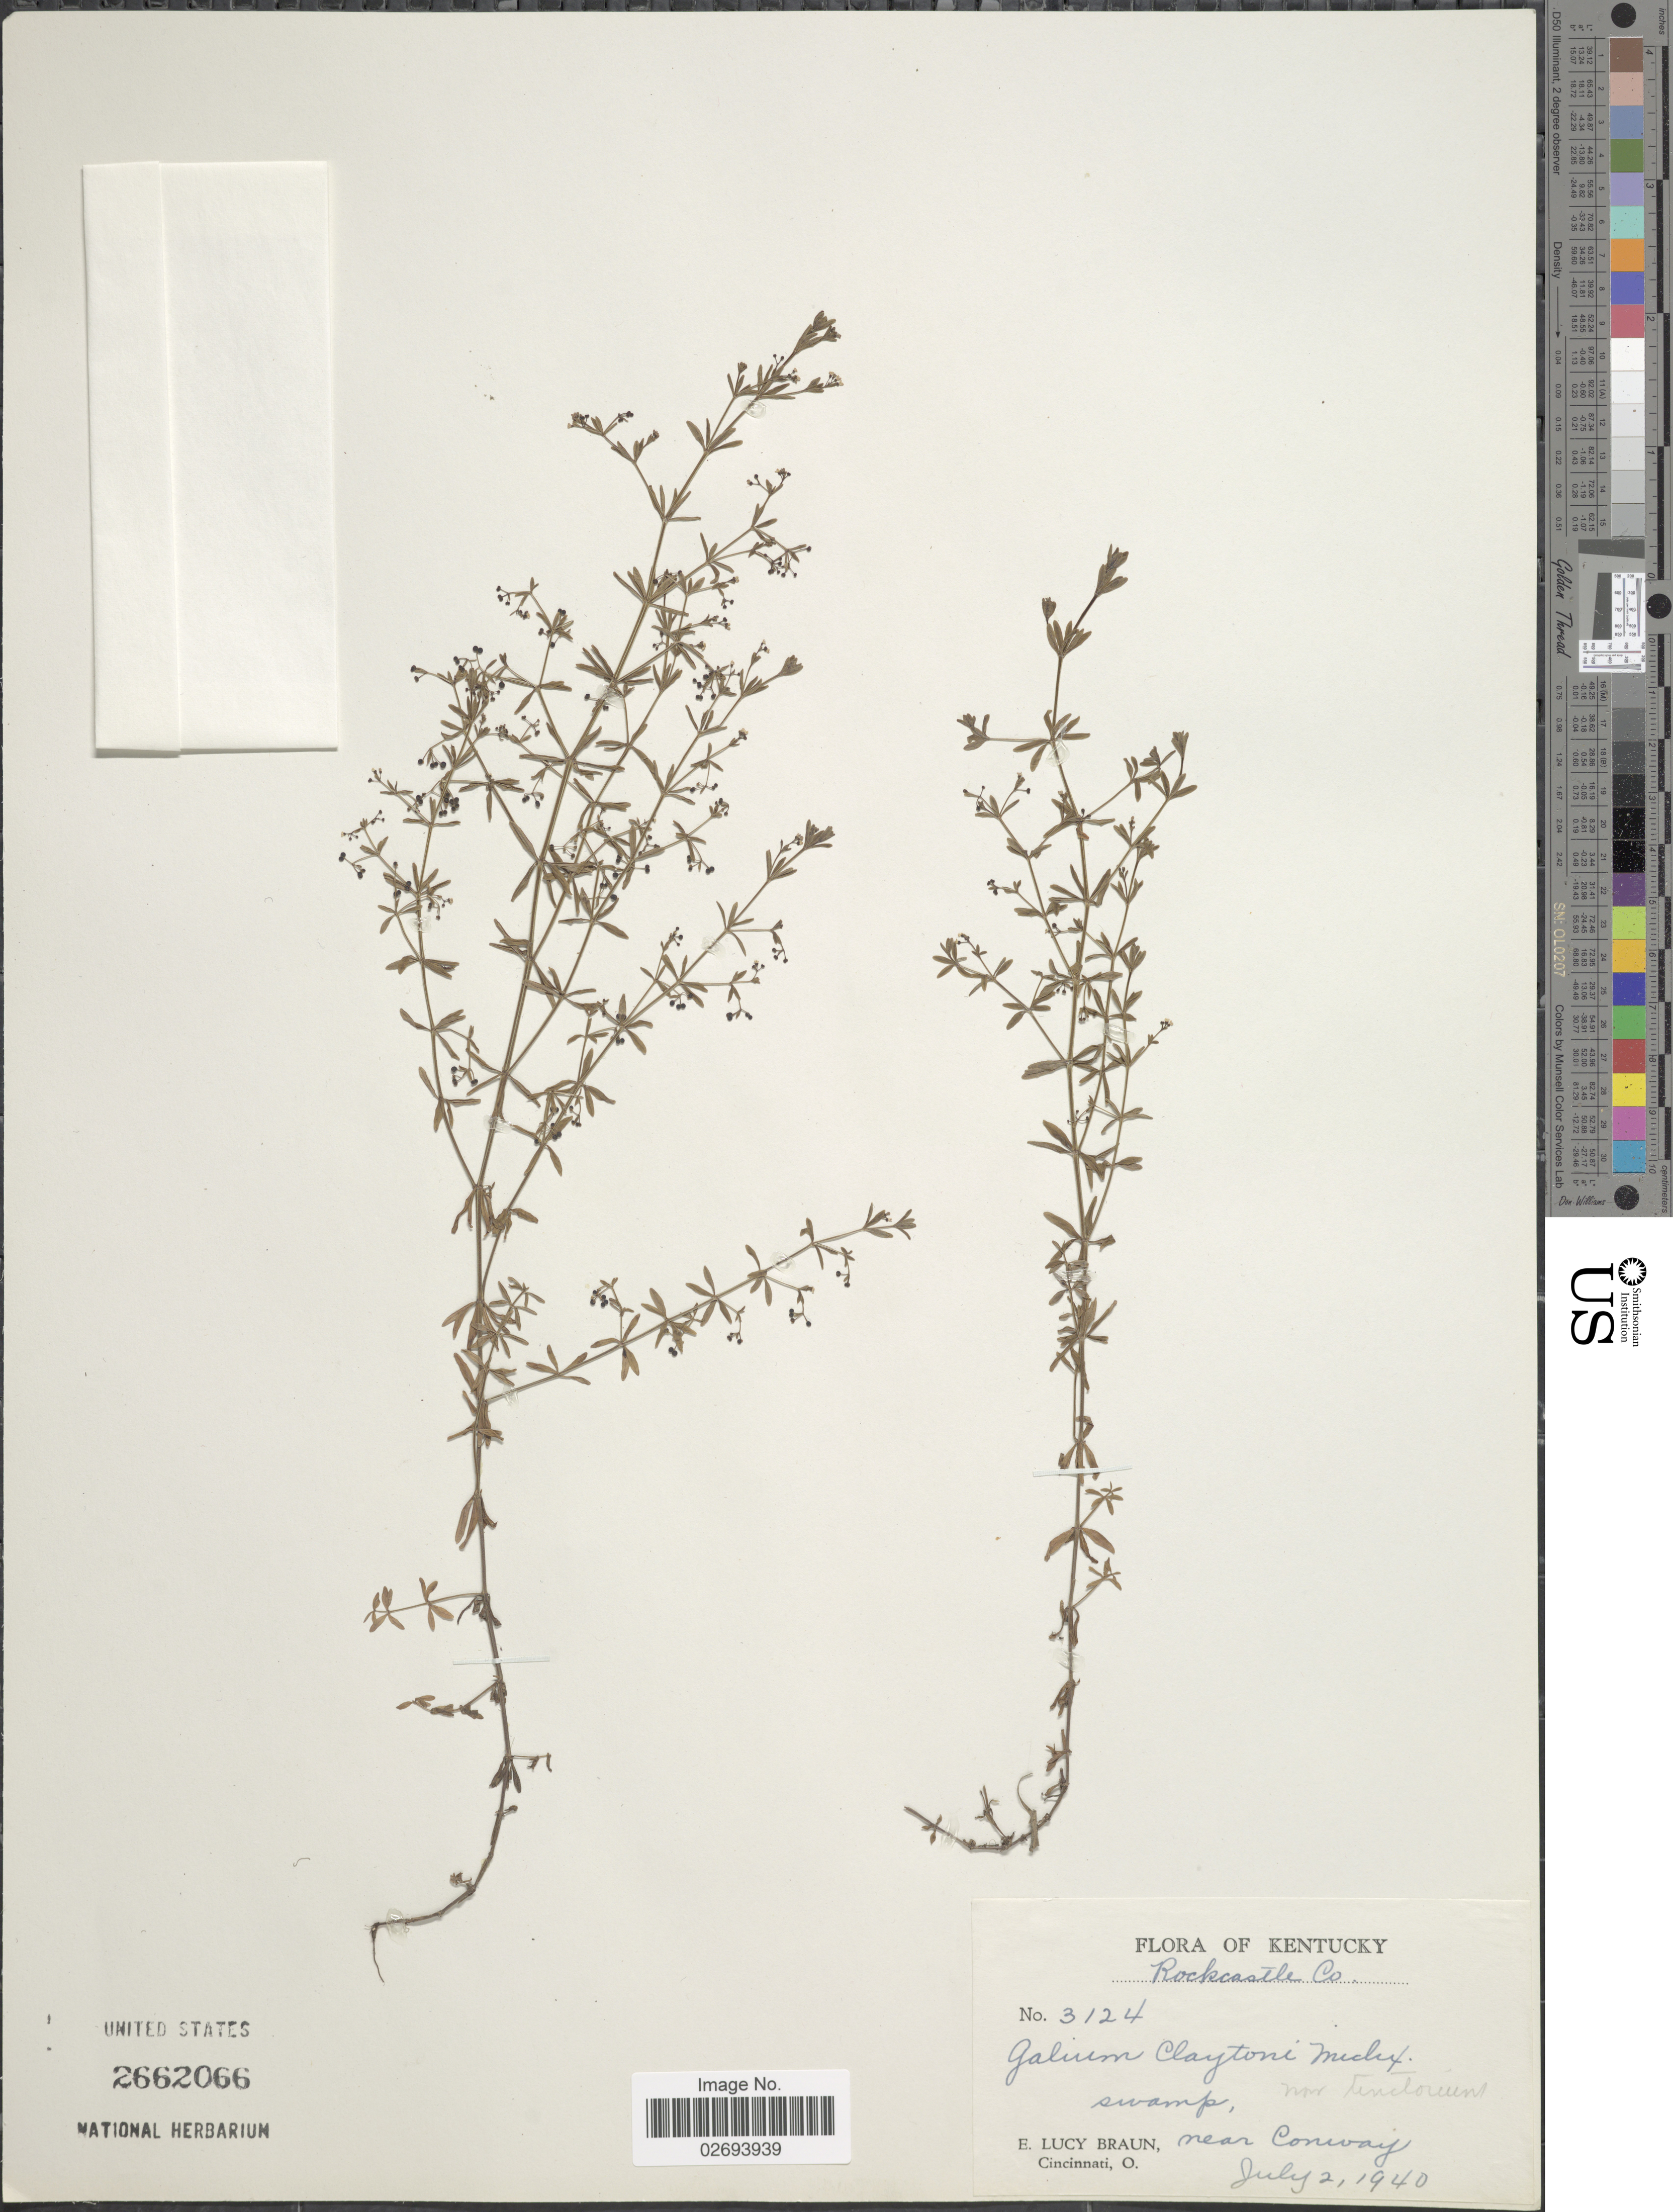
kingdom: Plantae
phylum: Tracheophyta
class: Magnoliopsida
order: Gentianales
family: Rubiaceae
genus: Galium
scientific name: Galium tinctorium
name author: (L.) Scop.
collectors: E. L. Braun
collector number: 3124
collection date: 1940-07-02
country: United States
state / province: Kentucky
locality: Rockcastle Co. Swamp, near Conway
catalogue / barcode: US 2662066